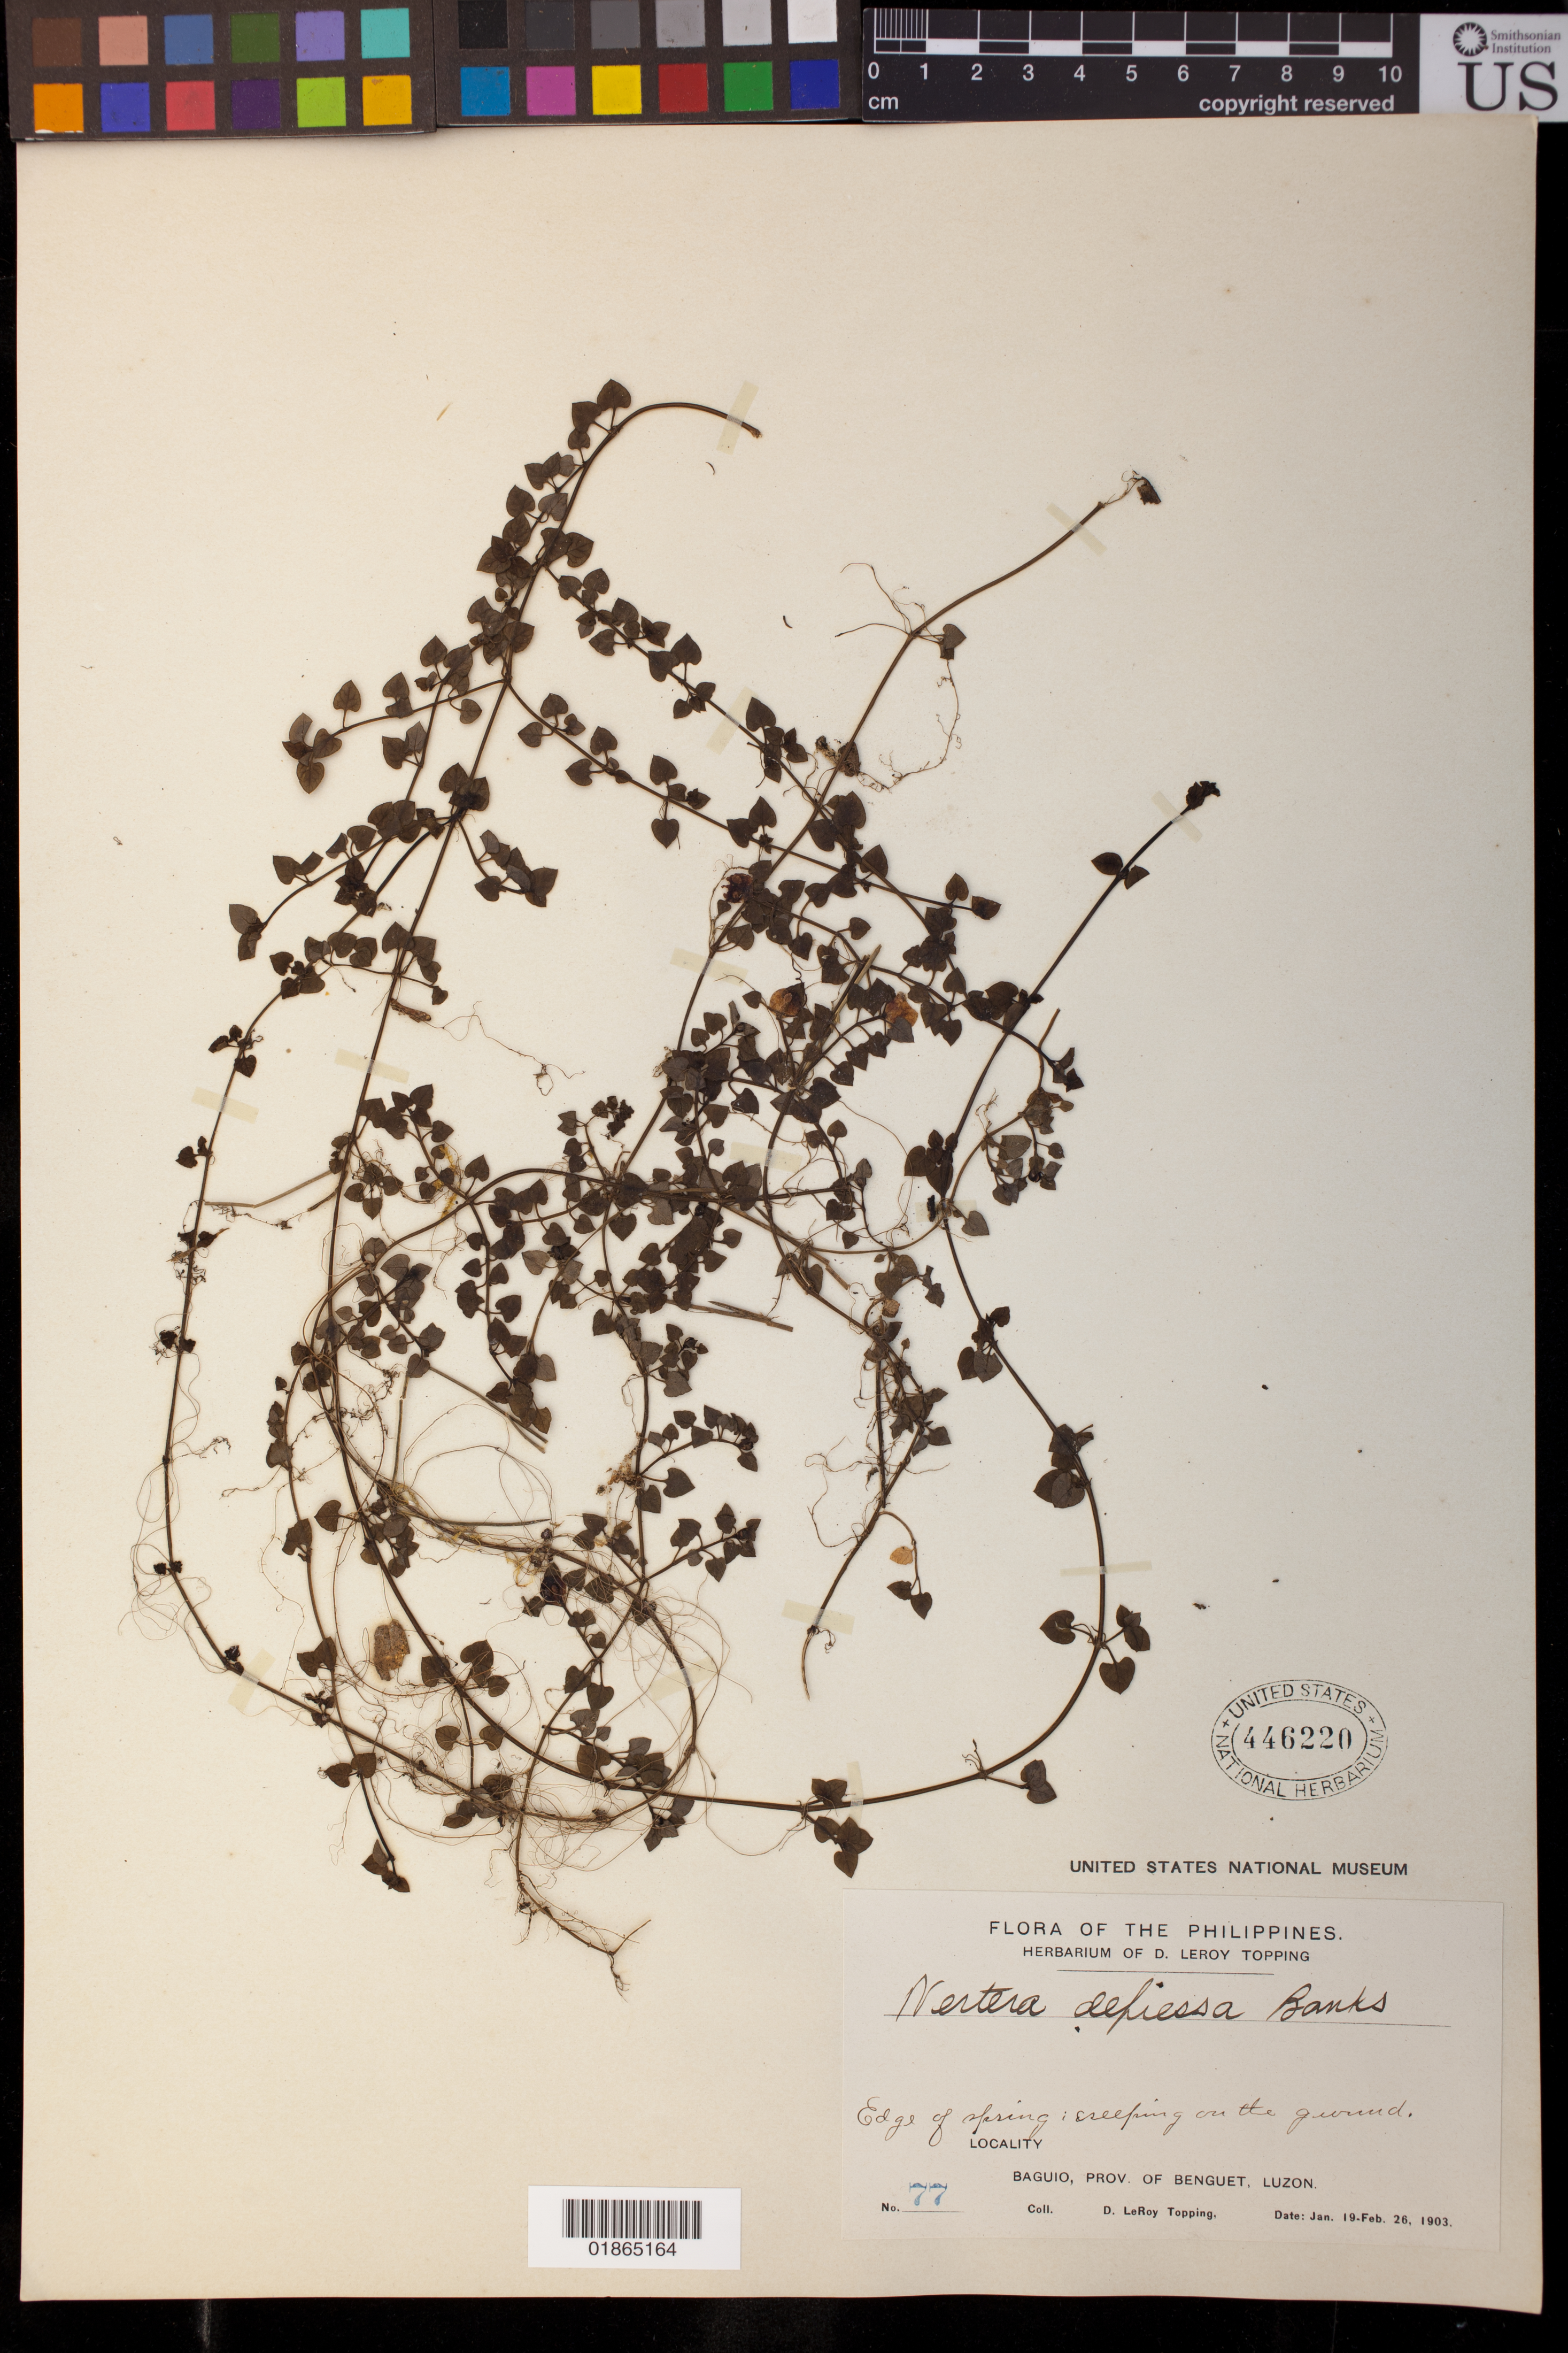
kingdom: Plantae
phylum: Tracheophyta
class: Magnoliopsida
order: Gentianales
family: Rubiaceae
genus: Nertera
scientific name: Nertera depressa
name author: Banks & Sol. ex Gaertn.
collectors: D. L. Topping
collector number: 77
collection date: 1903-01-19/1903-02-26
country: Philippines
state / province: Cordillera (Administrative Region)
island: Luzon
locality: Baguio, Prov. of Benguet, Luzon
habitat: Edge of spring; creeping on the ground.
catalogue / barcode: US 446220